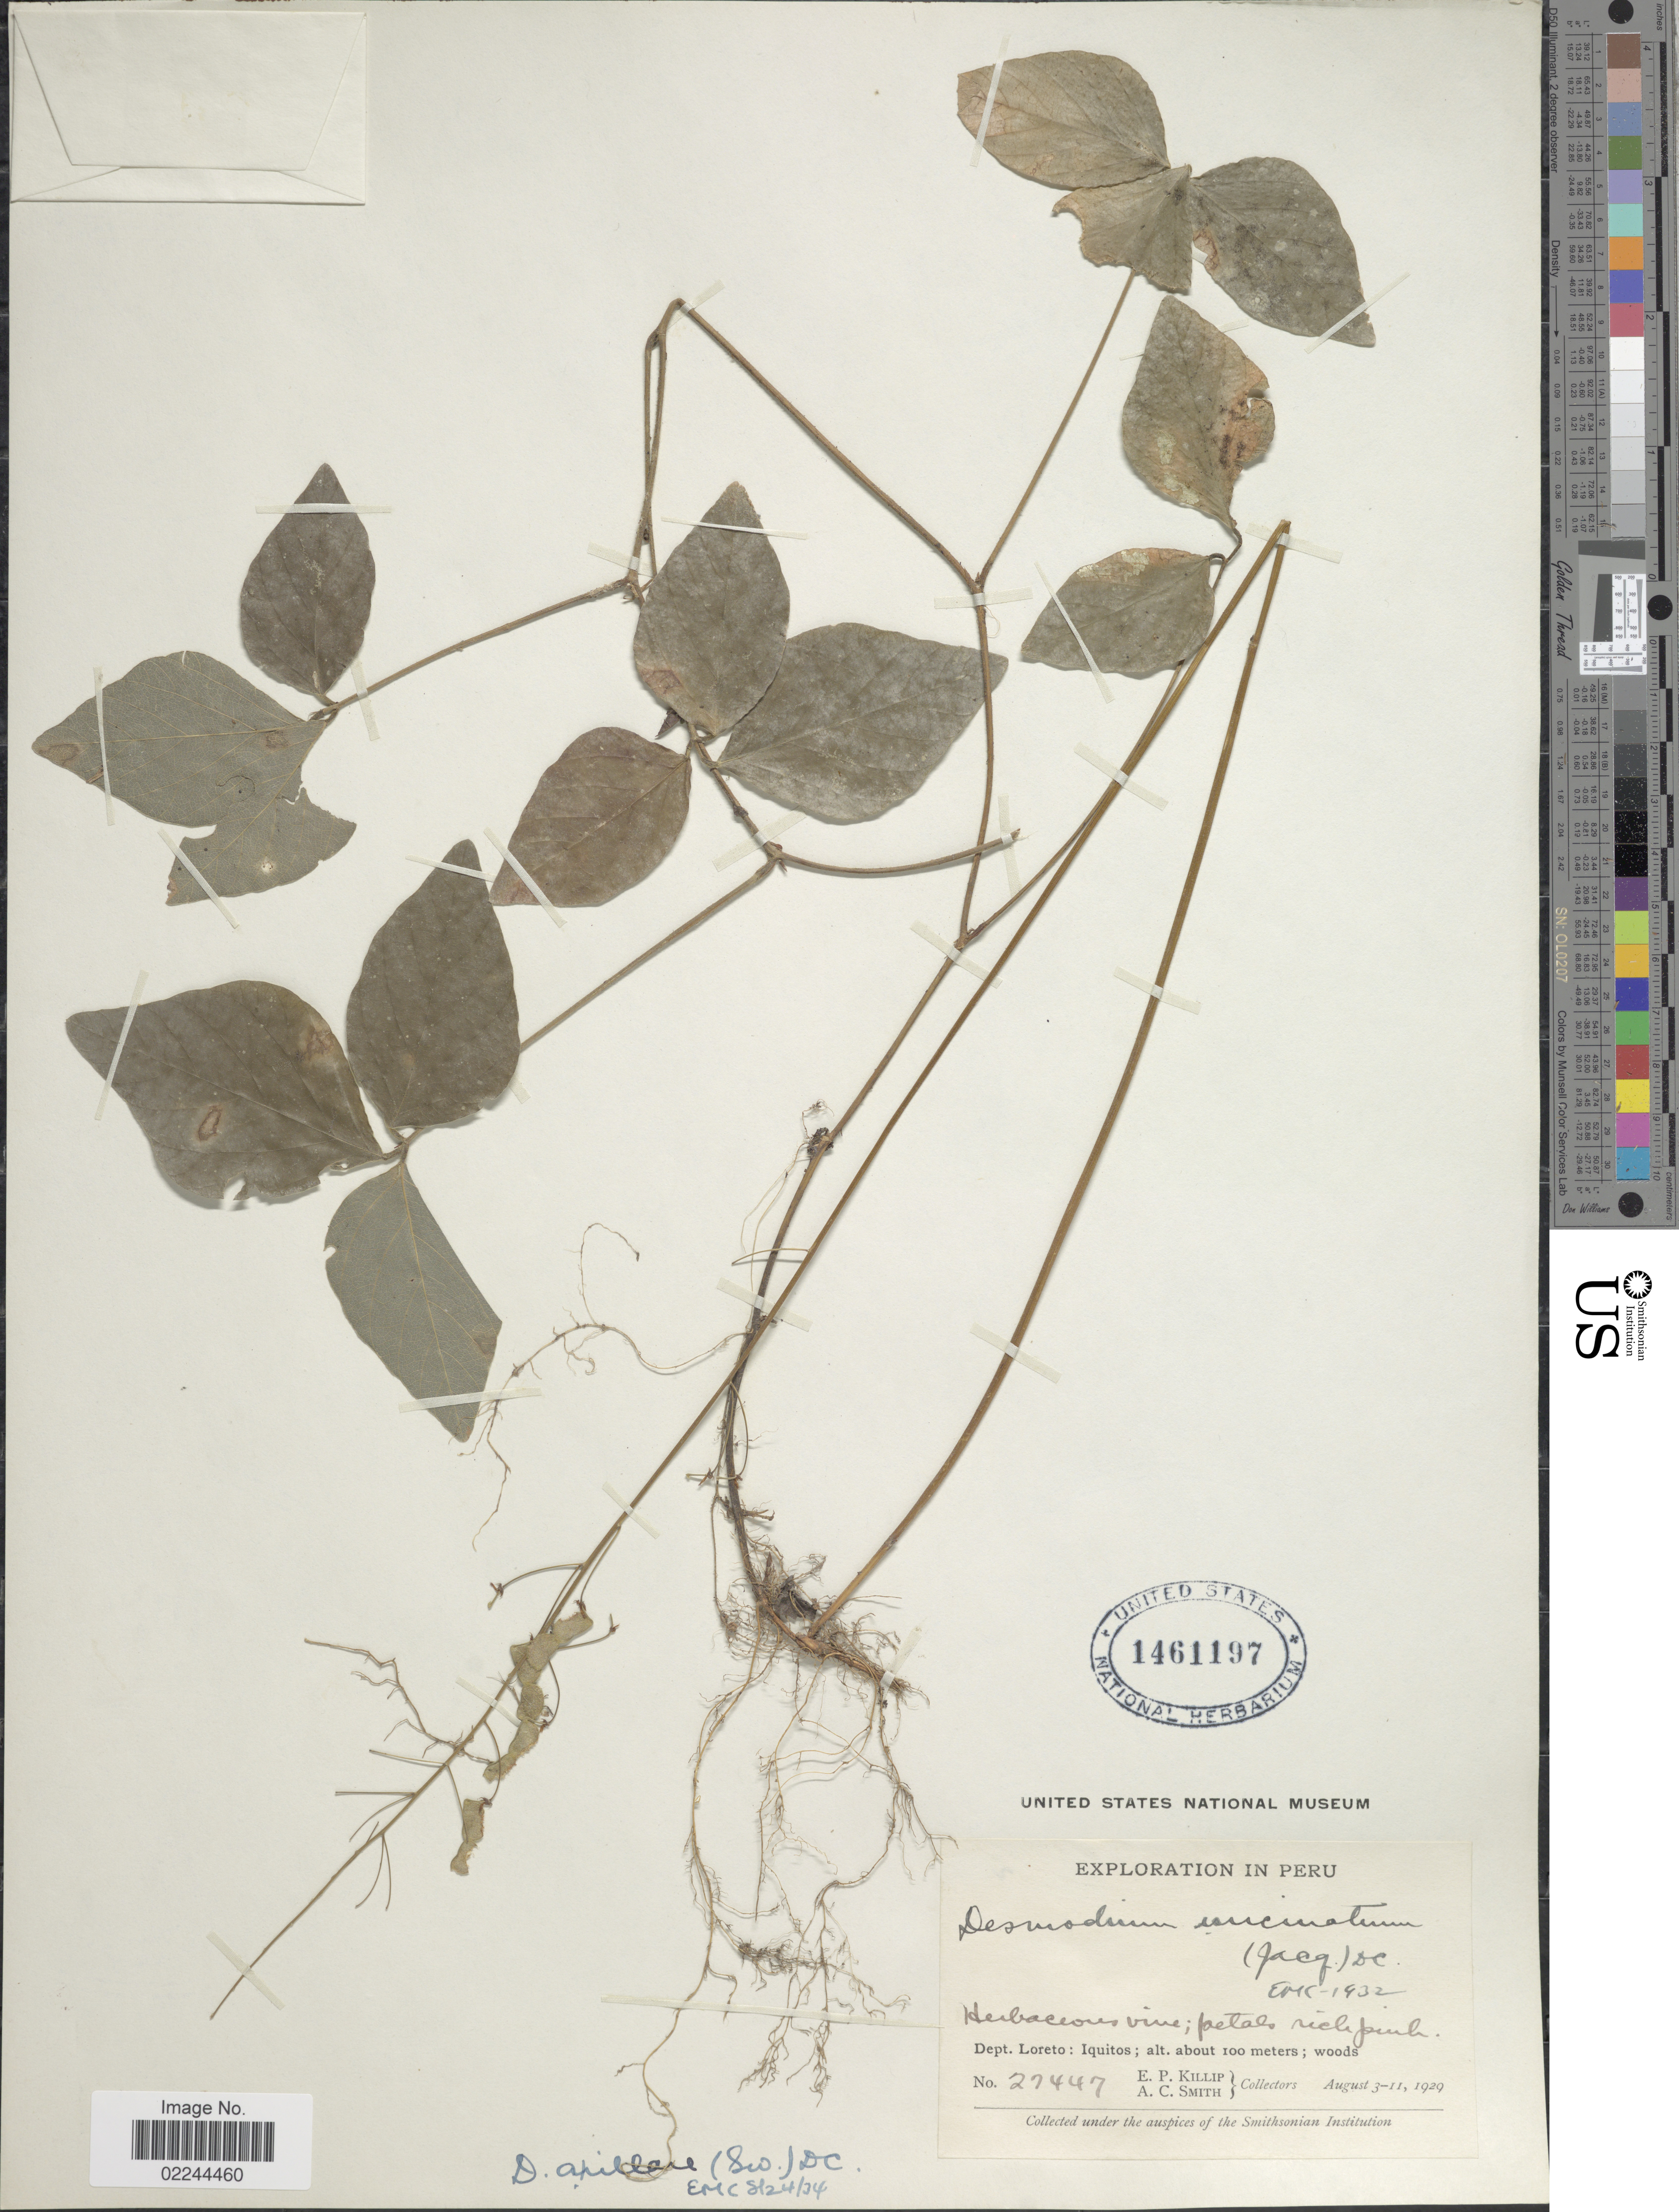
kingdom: Plantae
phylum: Tracheophyta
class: Magnoliopsida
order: Fabales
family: Fabaceae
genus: Desmodium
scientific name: Desmodium axillare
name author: (Sw.) DC.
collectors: E. P. Killip & A. C. Smith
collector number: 27447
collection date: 1929-08-03/1929-08-11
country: Peru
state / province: Loreto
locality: Dept. Loreto: Iquitos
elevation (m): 100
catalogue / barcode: US 1461197